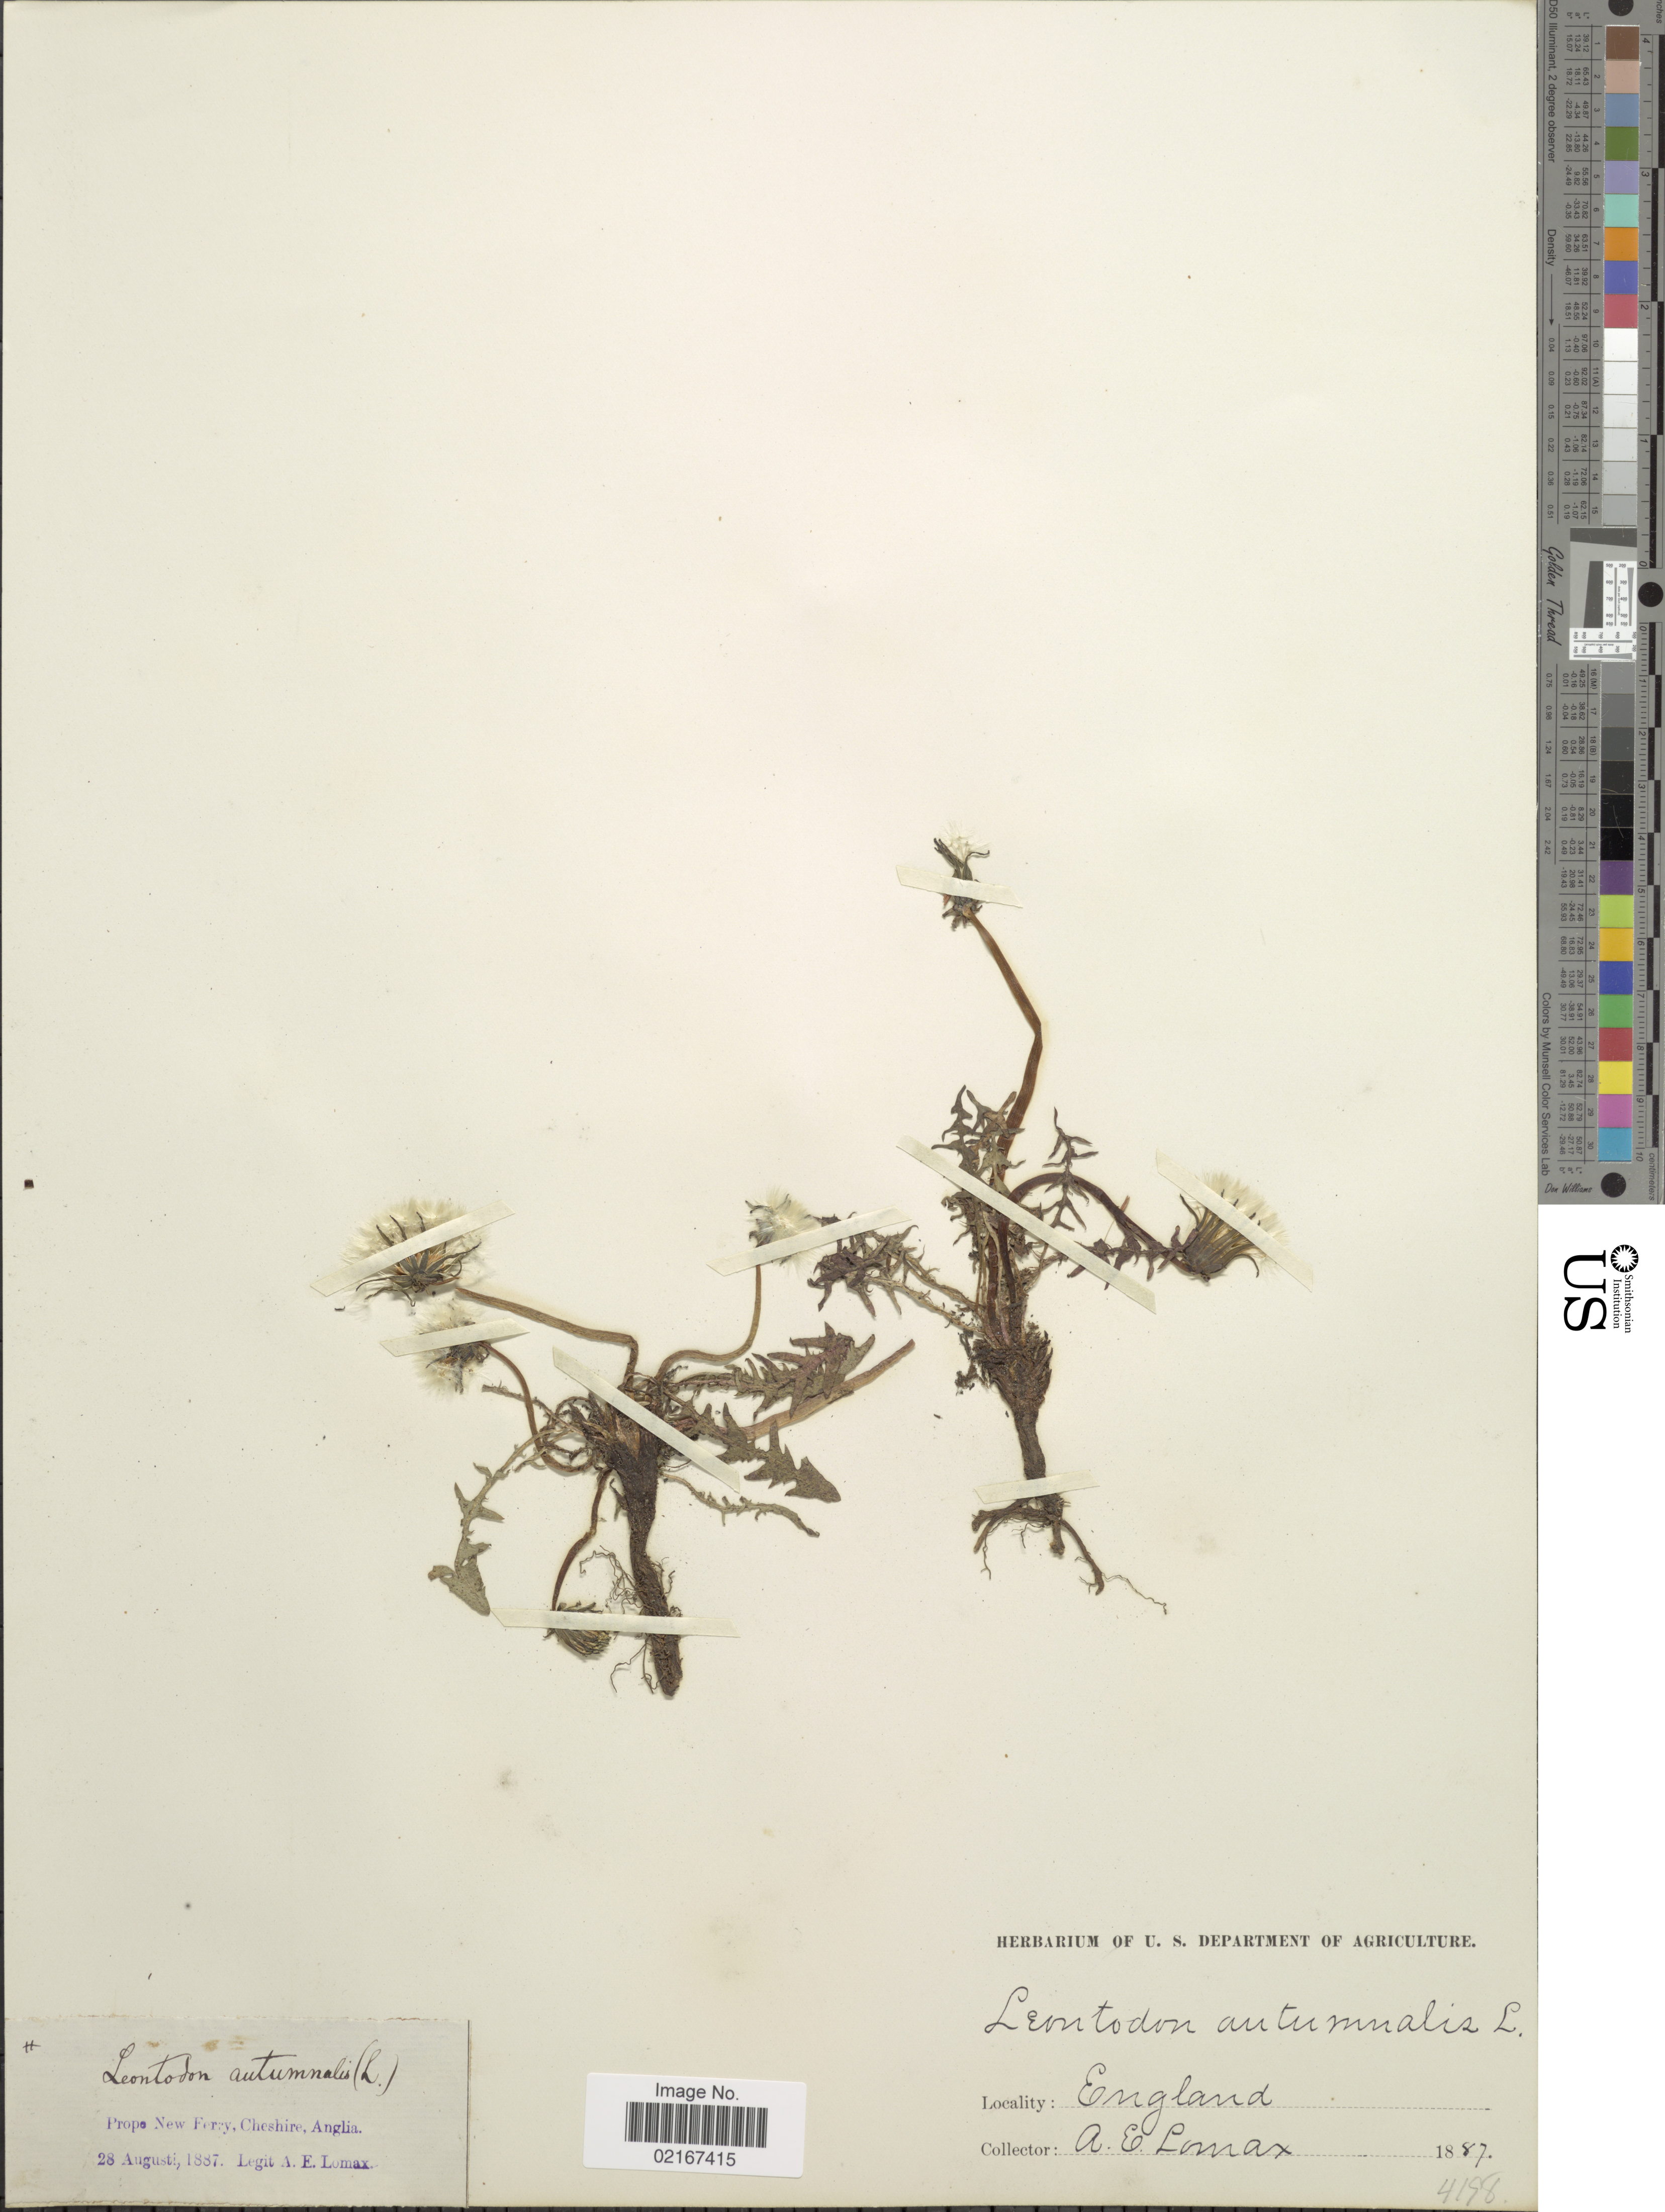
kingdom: Plantae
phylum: Tracheophyta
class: Magnoliopsida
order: Asterales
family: Asteraceae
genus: Leontodon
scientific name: Leontodon autumnalis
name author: L.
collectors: A. Lomax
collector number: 4198?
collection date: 1887-08-28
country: United Kingdom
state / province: England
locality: Prope New Ferry, Cheshire, Anglia